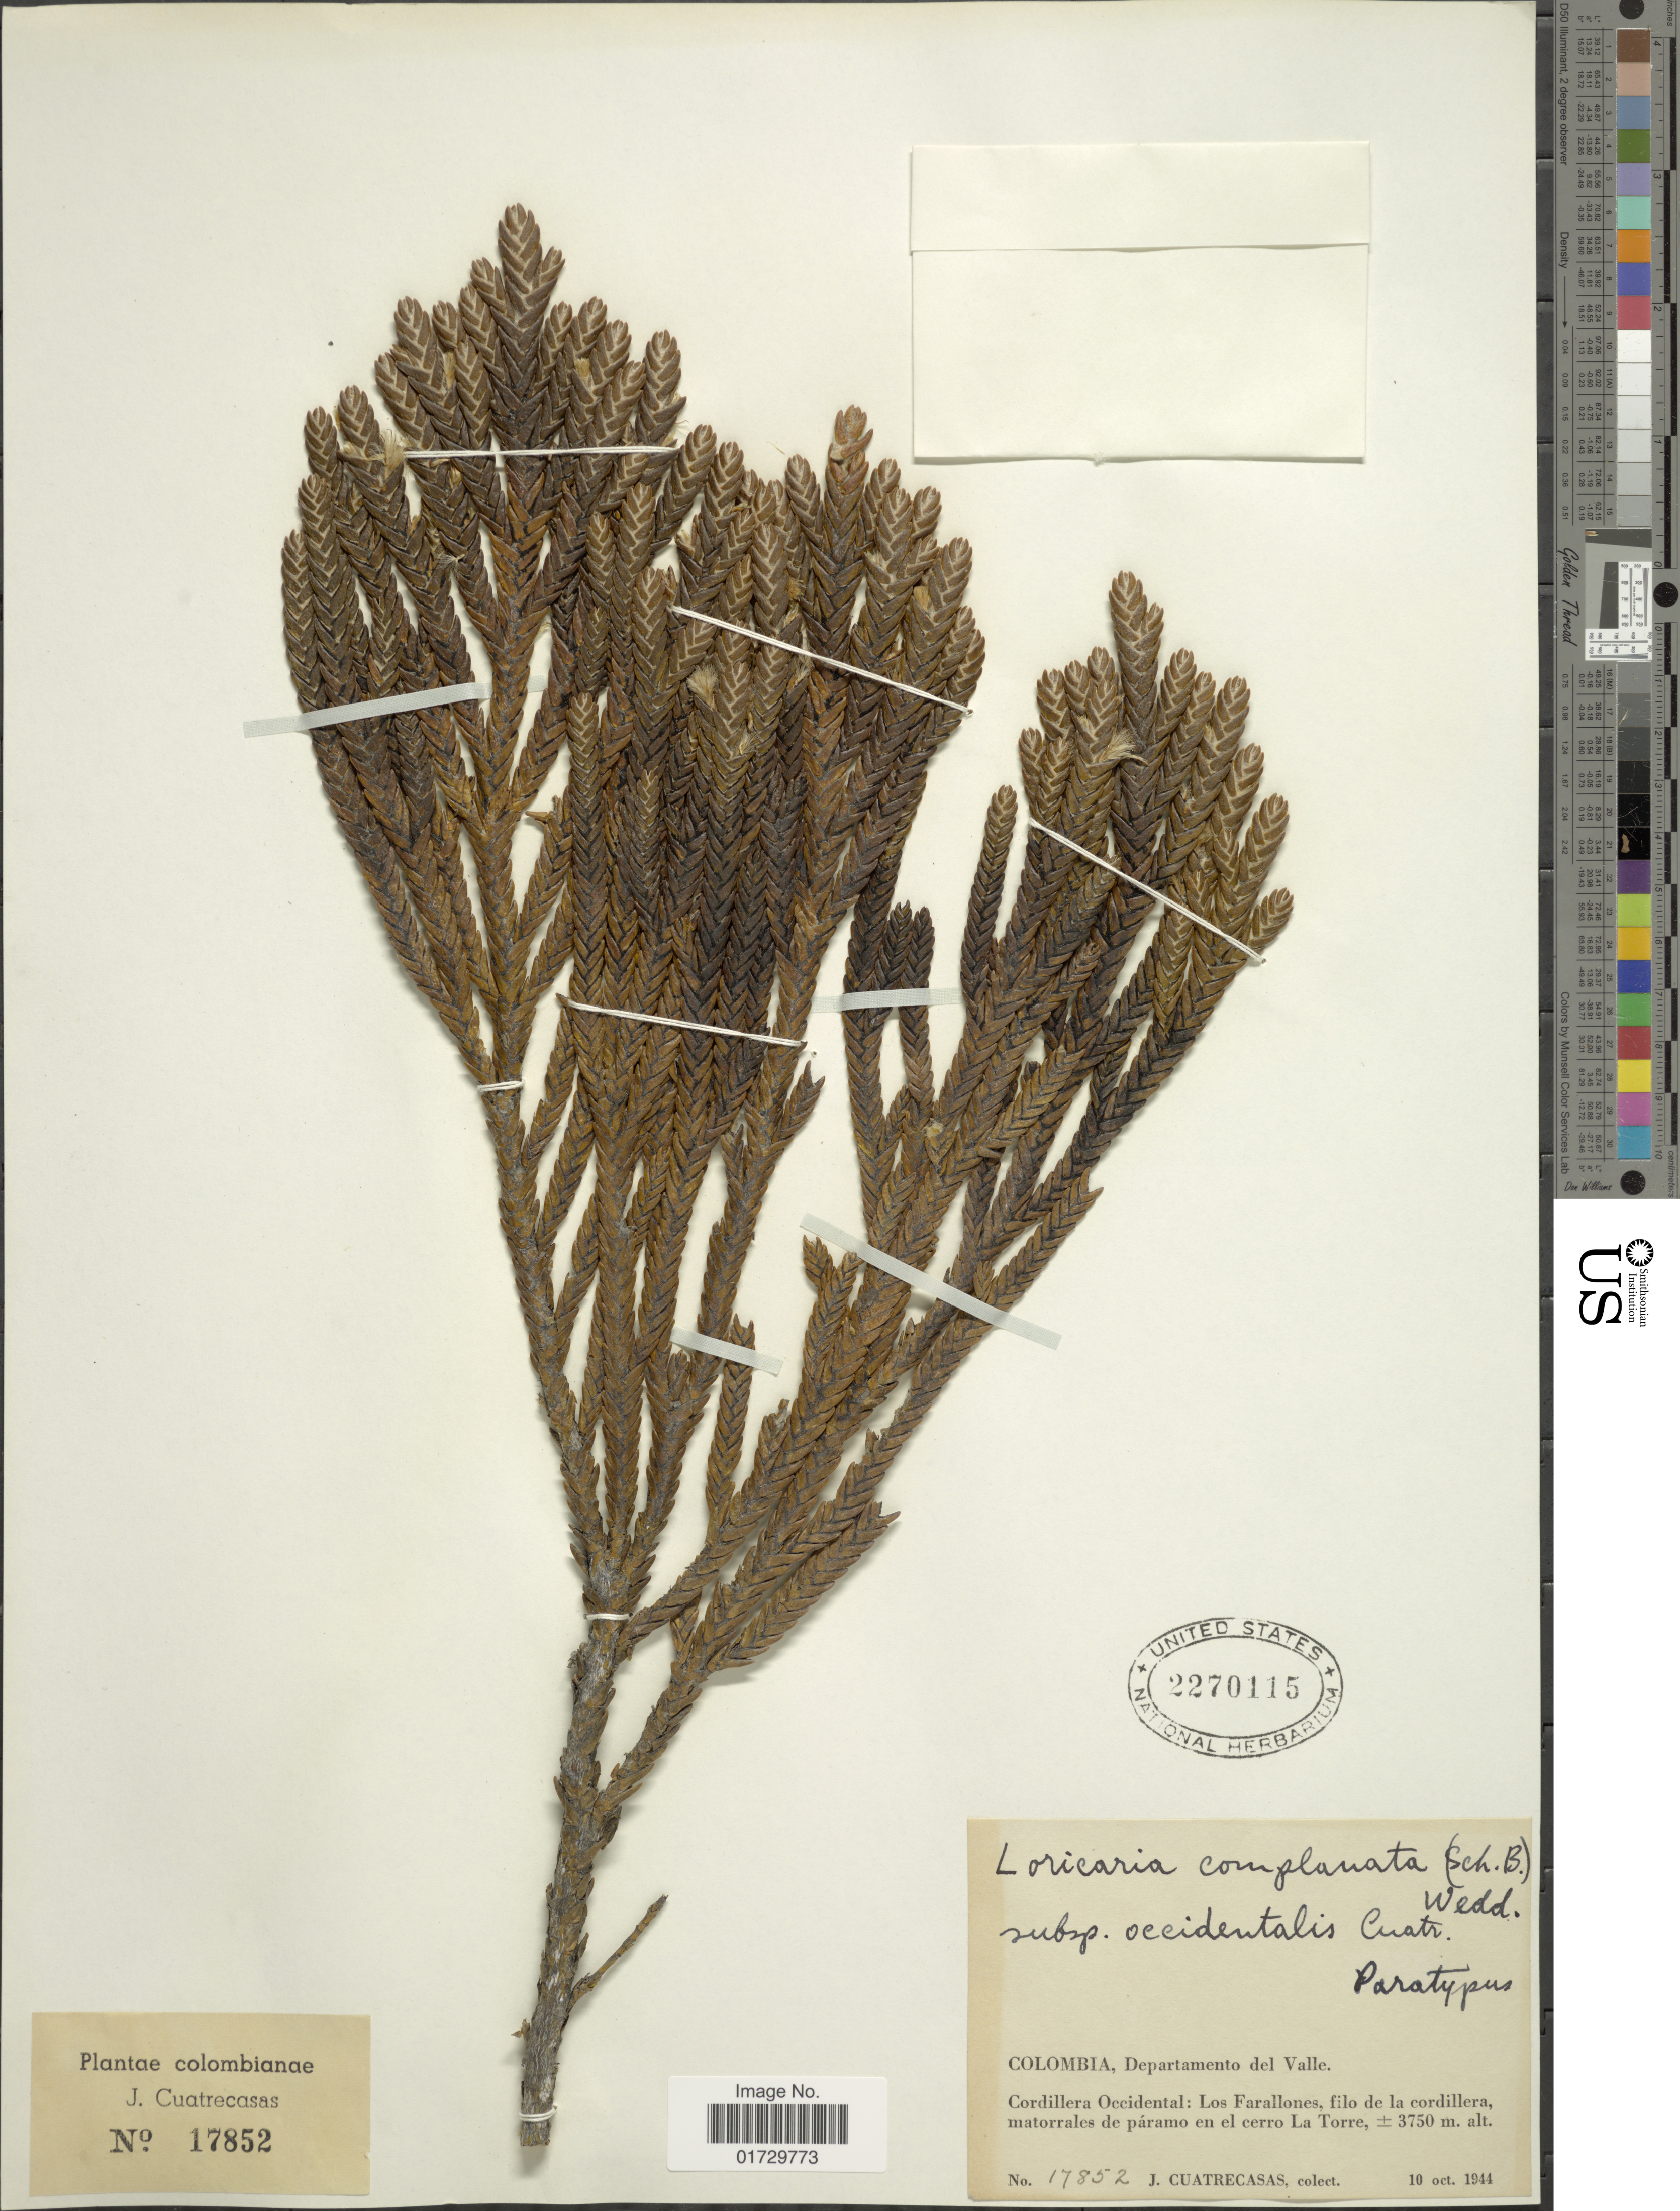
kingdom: Plantae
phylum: Tracheophyta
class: Magnoliopsida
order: Asterales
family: Asteraceae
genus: Loricaria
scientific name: Loricaria complanata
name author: (Sch. Bip.) Wedd.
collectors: J. Cuatrecasas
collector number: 17852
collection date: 1944-10-10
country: Colombia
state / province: Valle del Cauca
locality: Departamento del Valle. Cordillera Occidental: Los Farallones, filo de la cordillera, matorrales de paramo en el cerro La Torre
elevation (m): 3750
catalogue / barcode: US 2270115